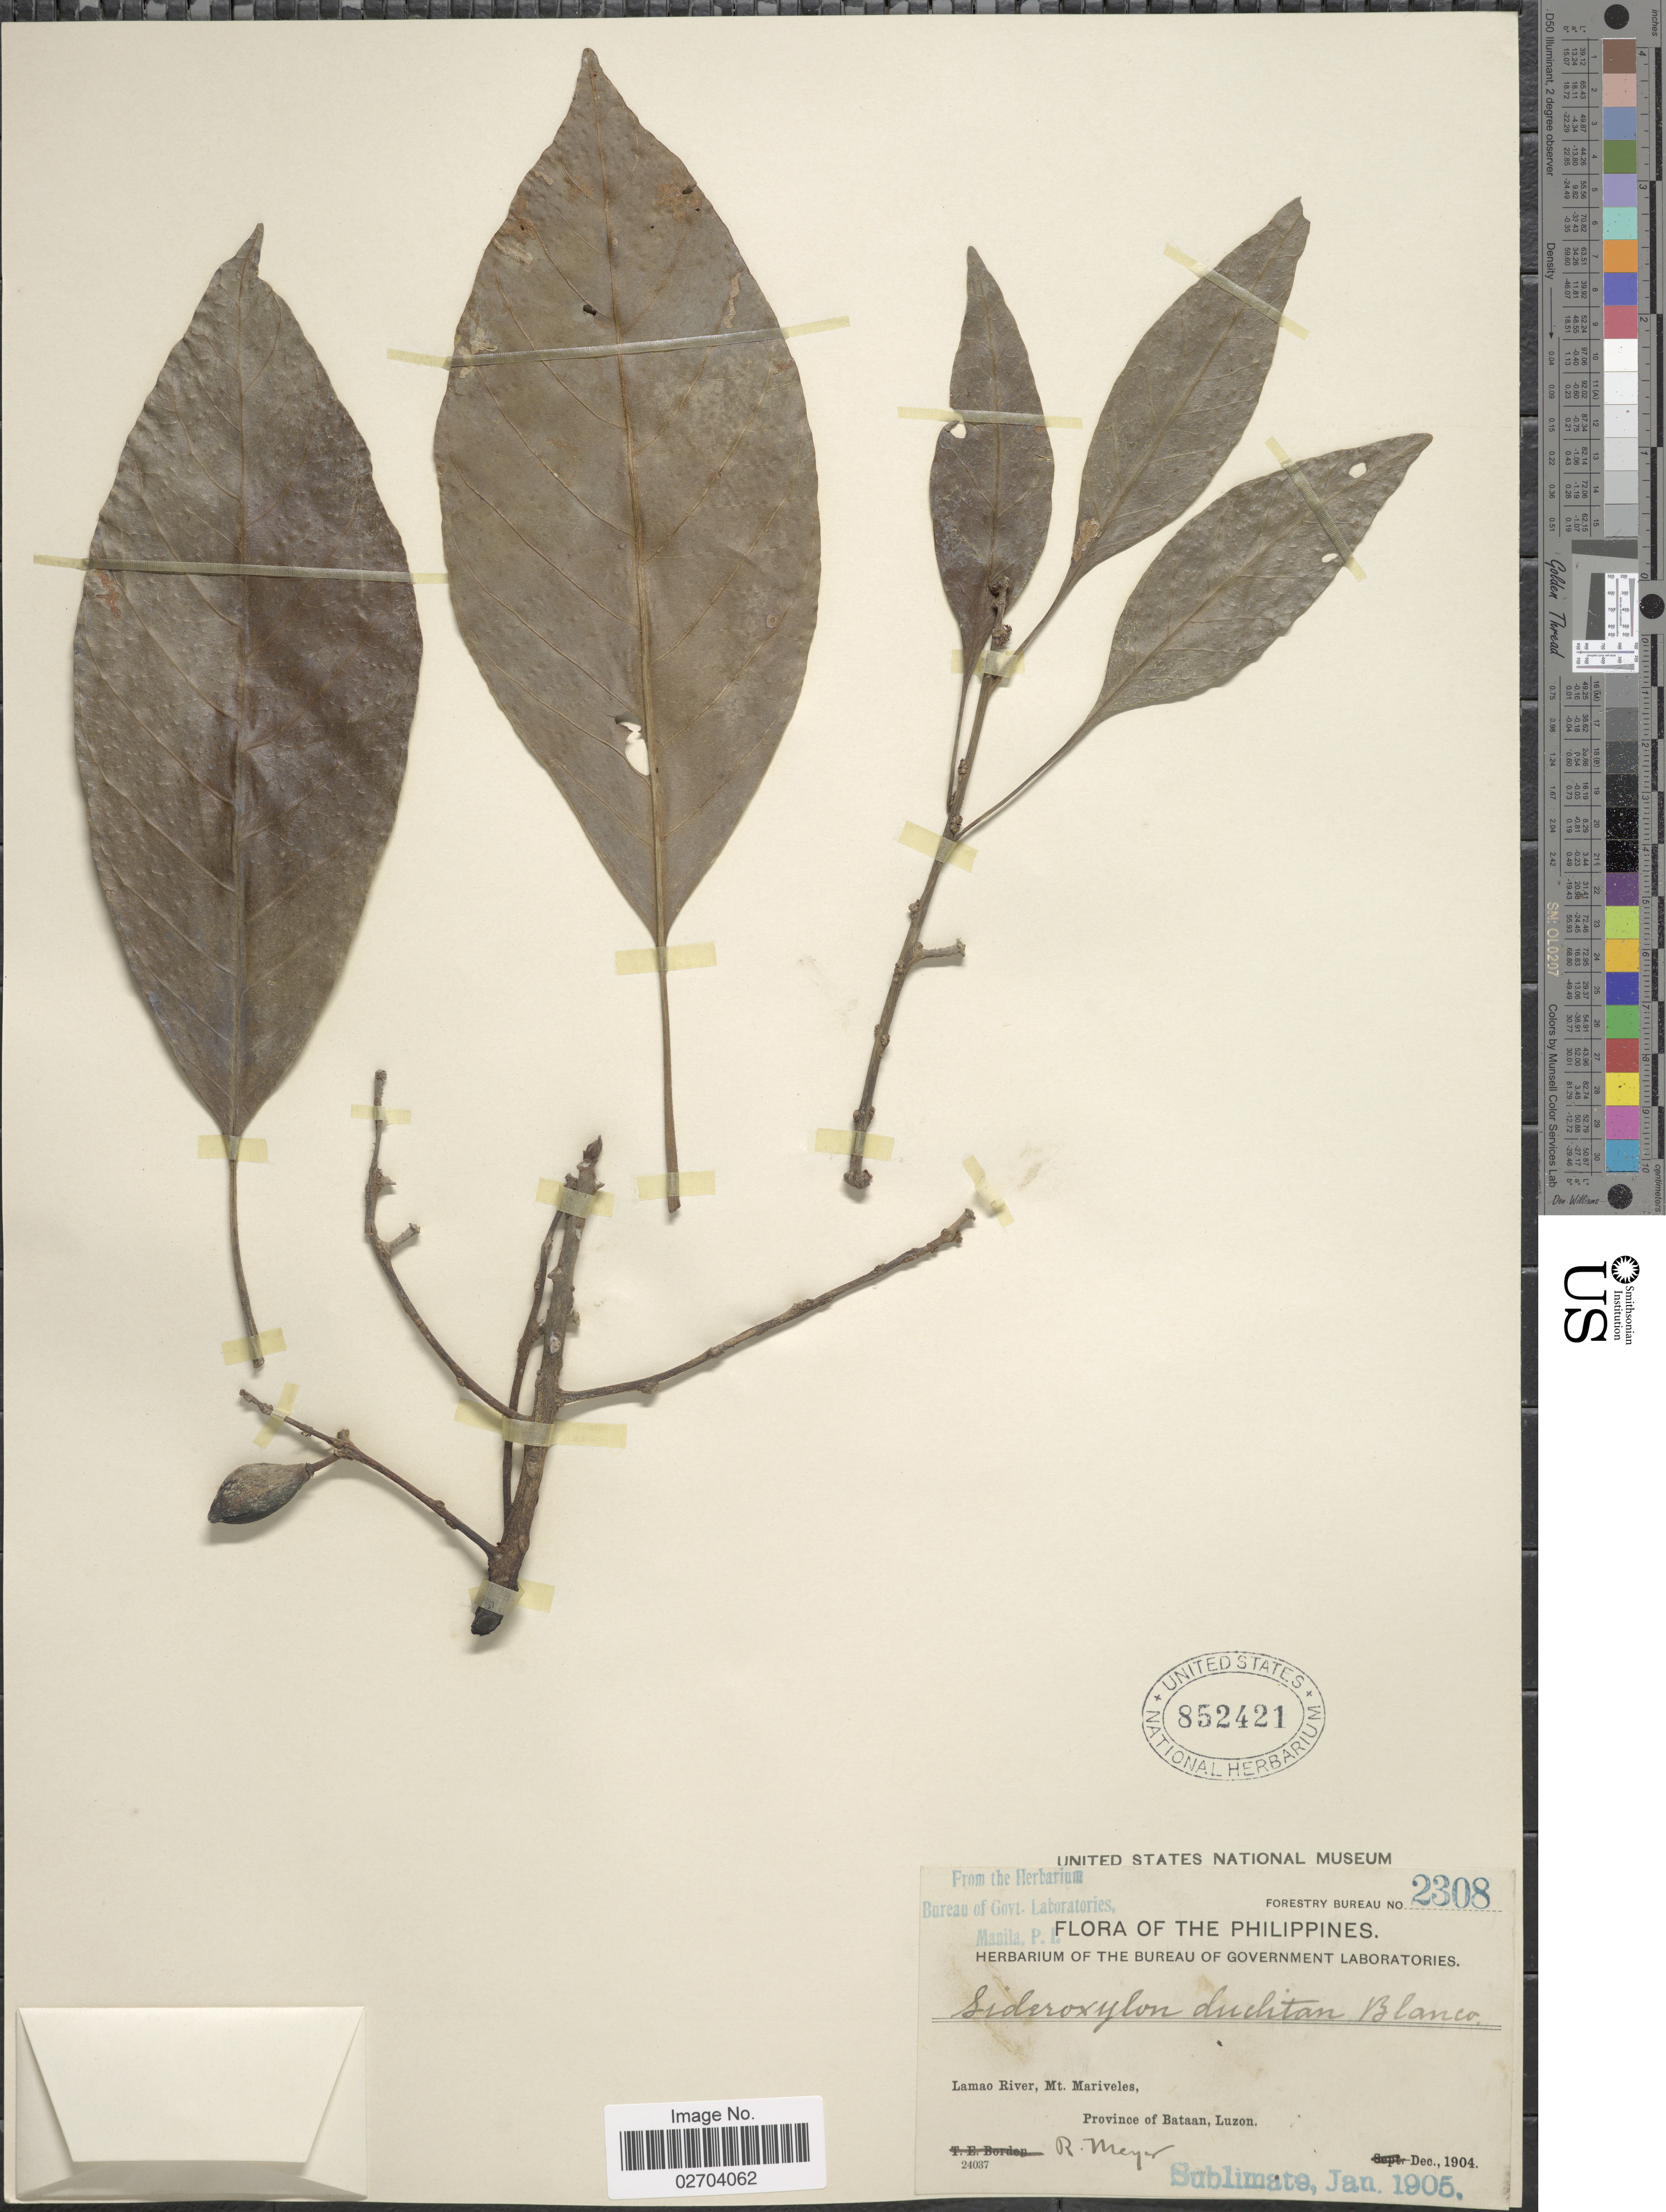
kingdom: Plantae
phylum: Tracheophyta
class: Magnoliopsida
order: Ericales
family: Sapotaceae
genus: Sideroxylon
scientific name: Sideroxylon duclitan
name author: Blanco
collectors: R. Meyer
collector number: Forestry Bureau 2308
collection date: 1904-12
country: Philippines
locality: Lamao River, Mt. Mariveles. Province of Bataan, Luzon.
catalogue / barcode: US 852421